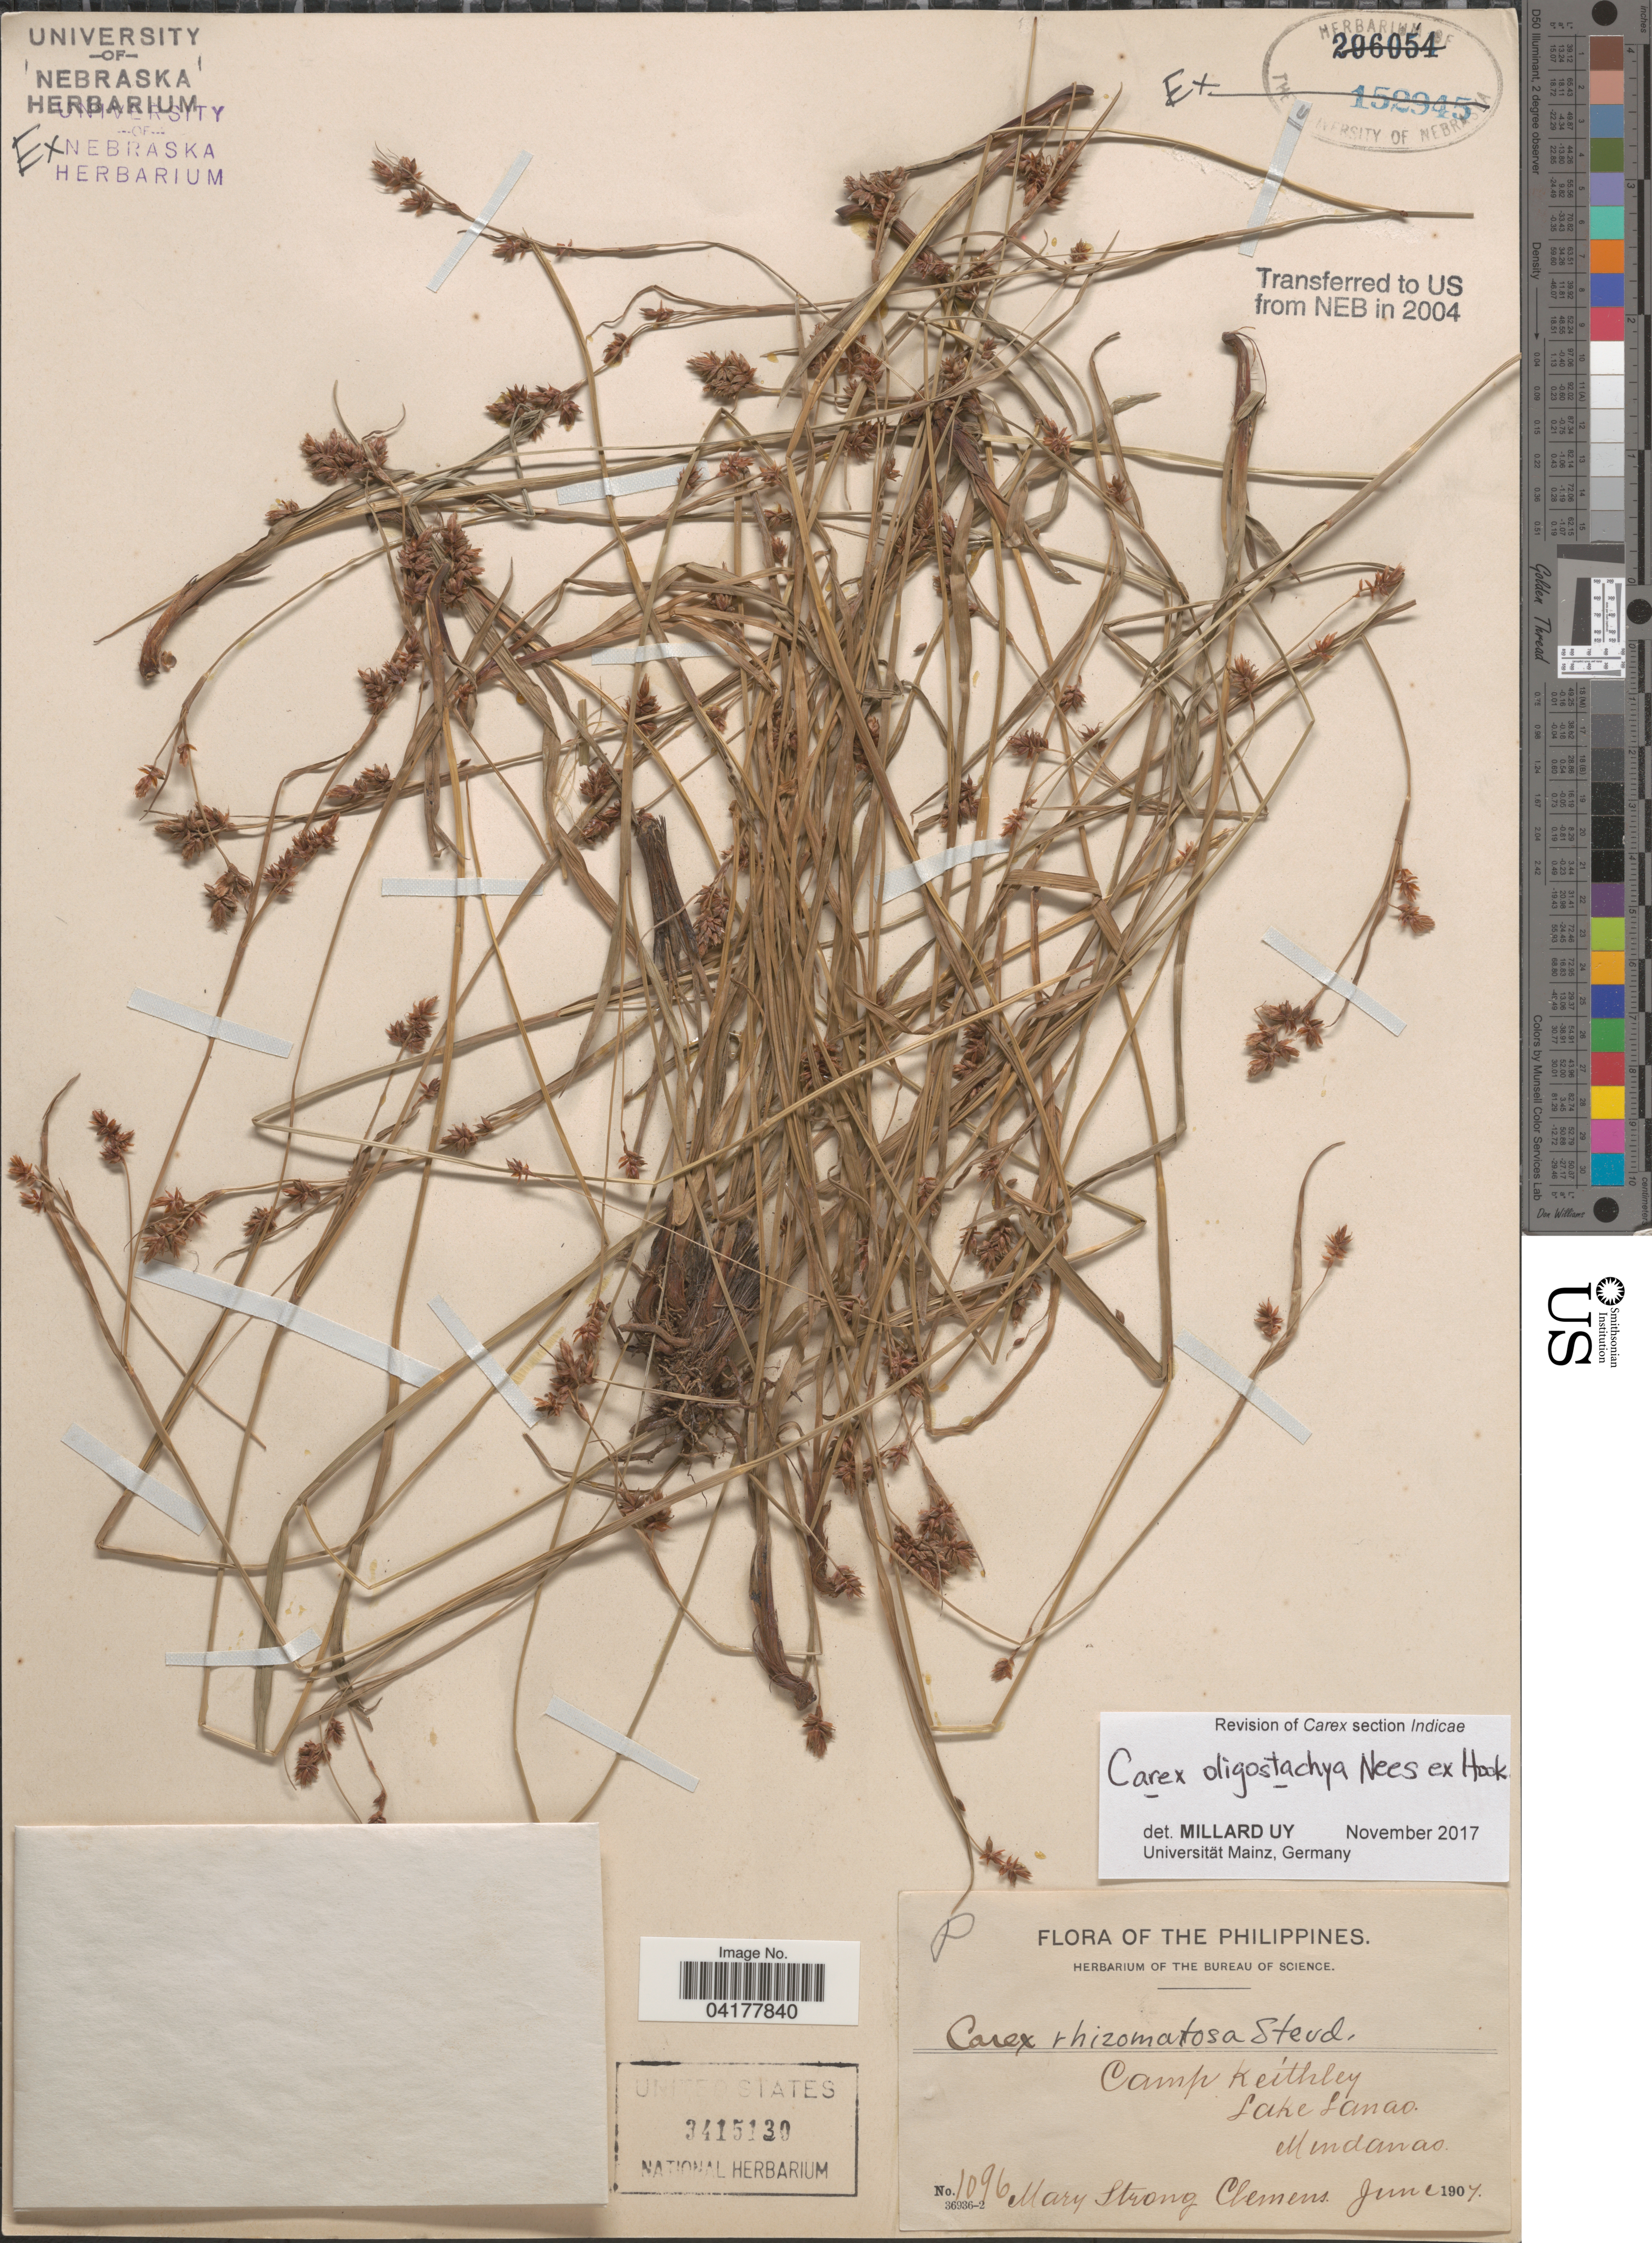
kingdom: Plantae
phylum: Tracheophyta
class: Liliopsida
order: Poales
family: Cyperaceae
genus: Carex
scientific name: Carex oligostachya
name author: Nees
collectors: M. S. Clemens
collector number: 1096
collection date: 1907-06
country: Philippines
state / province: Muslim Mindanao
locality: Camp Keithley. Lake Lanao. Mindanao.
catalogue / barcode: US 3415130